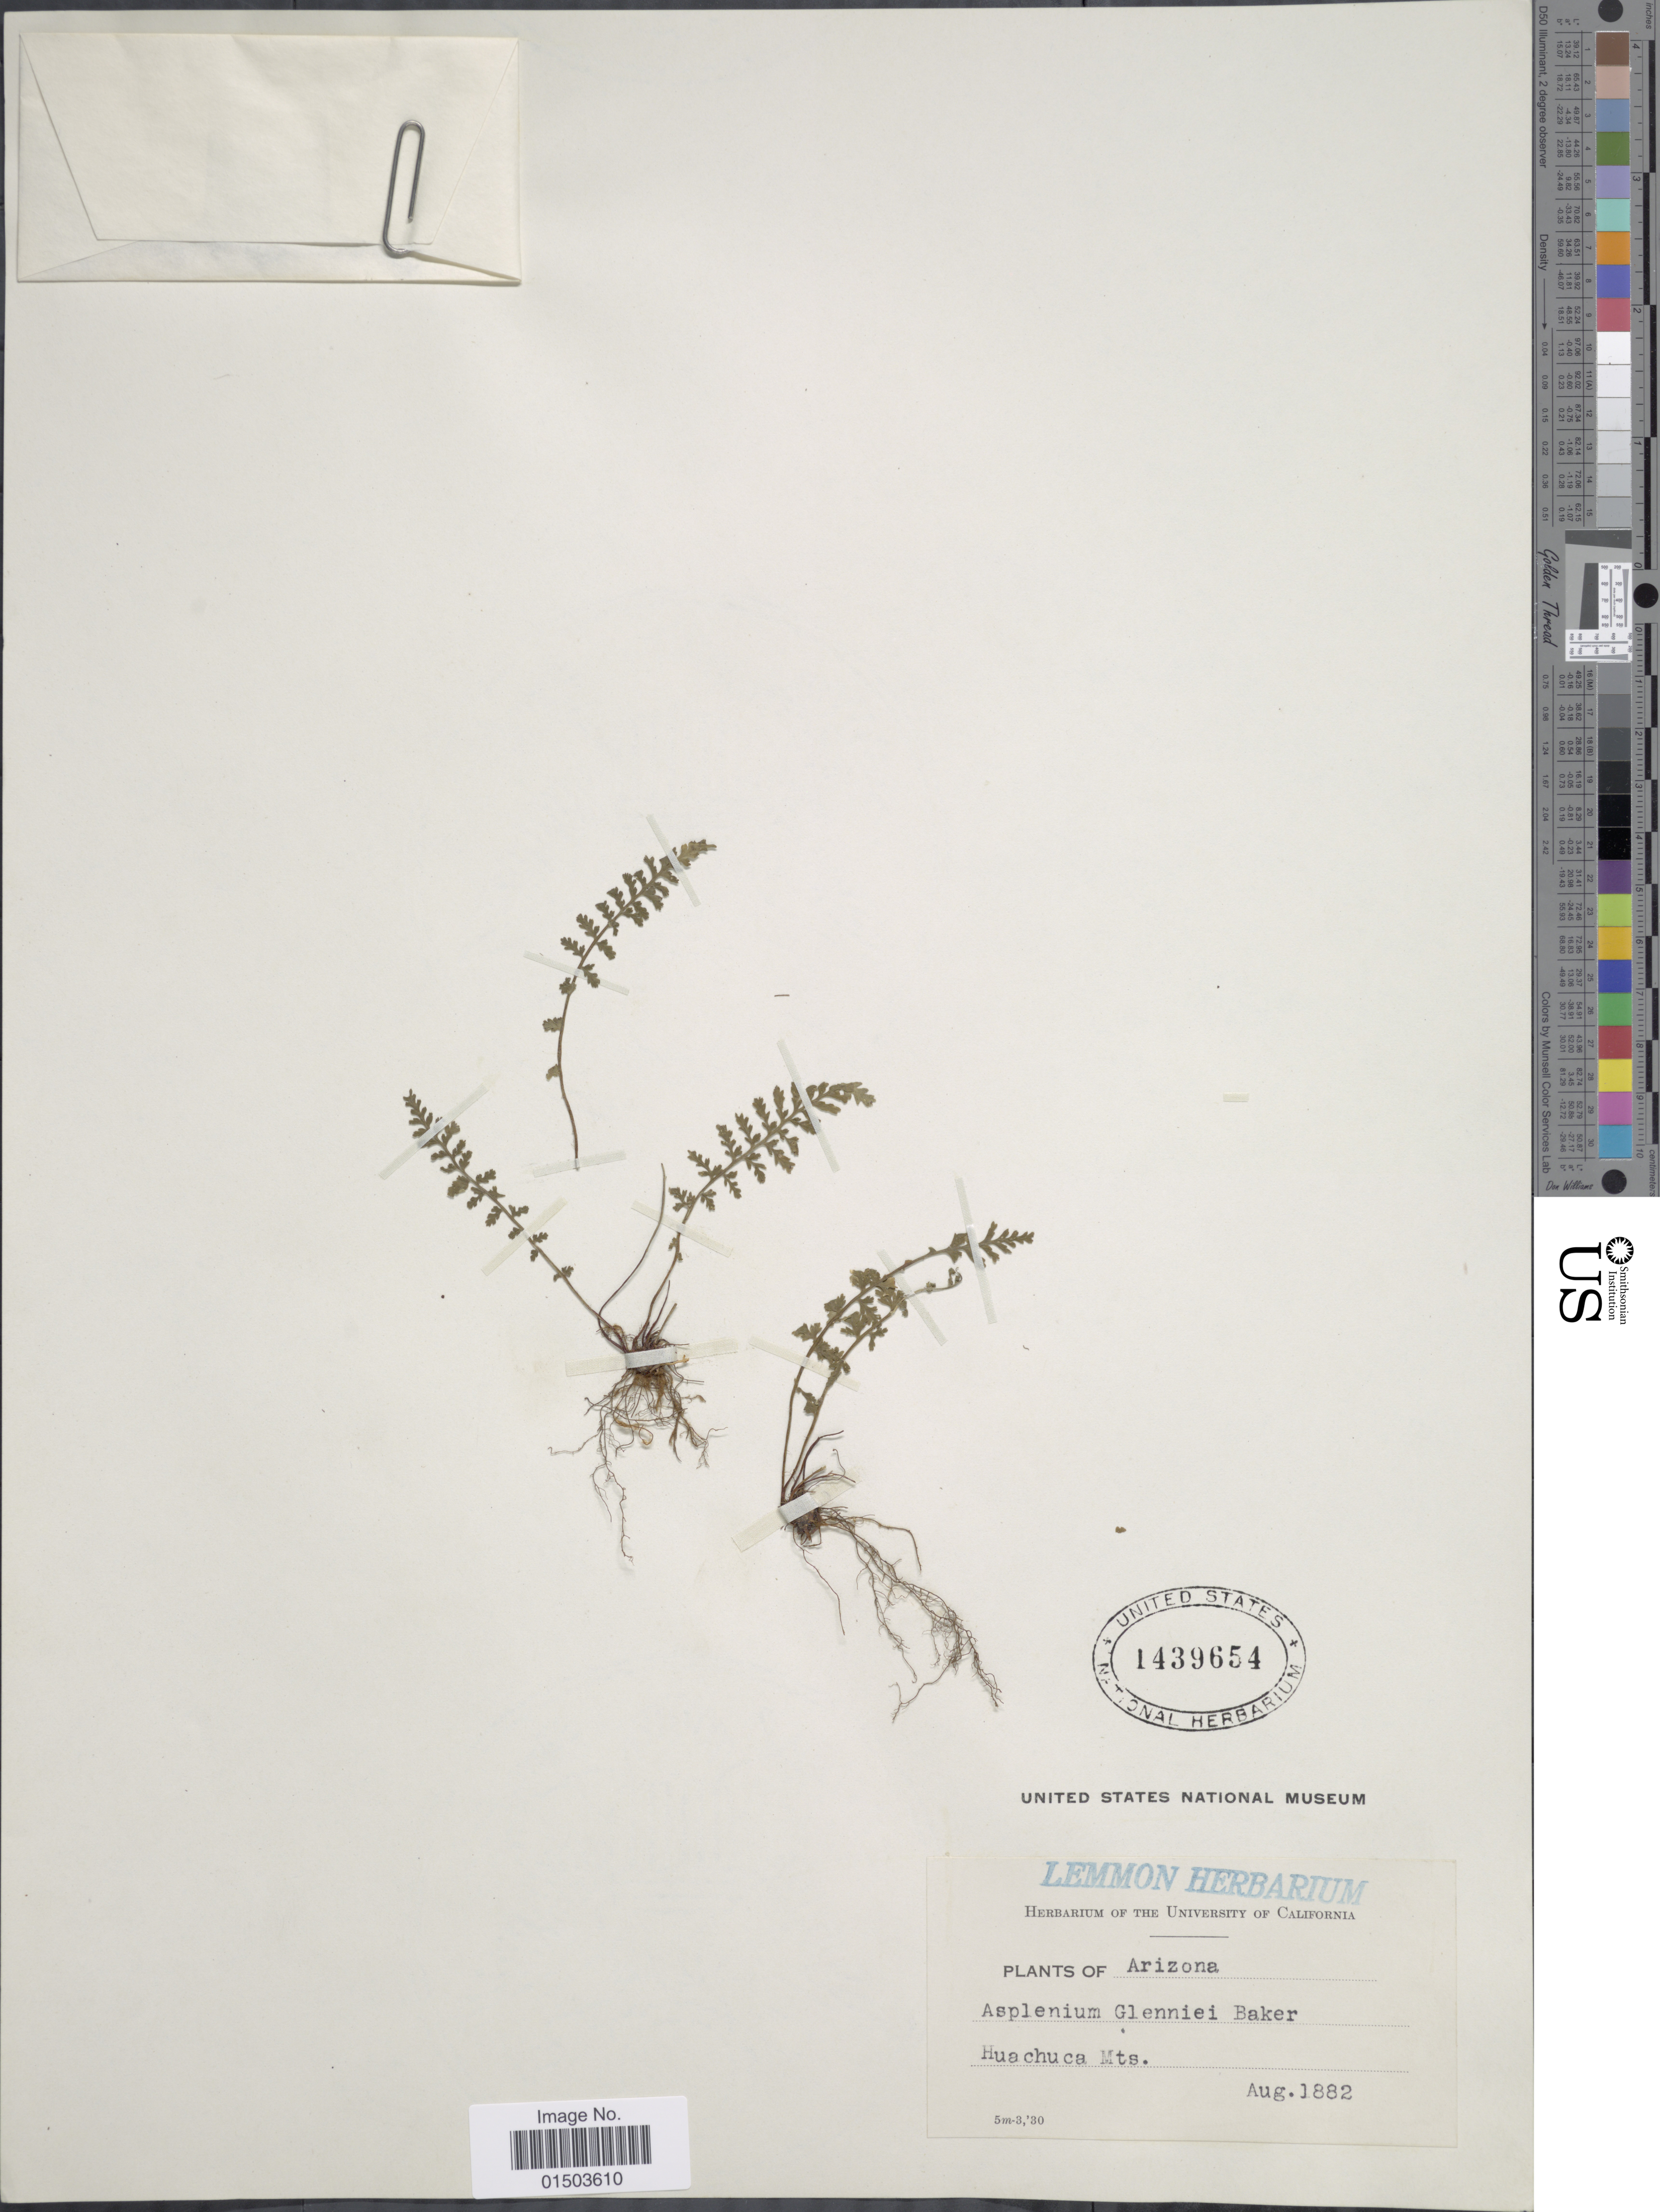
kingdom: Plantae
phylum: Tracheophyta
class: Polypodiopsida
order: Polypodiales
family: Aspleniaceae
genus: Asplenium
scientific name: Asplenium exiguum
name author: Bedd.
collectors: ex herb. Lemmon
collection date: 1882-08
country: United States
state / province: Arizona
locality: Arizona, Huachuca Mts.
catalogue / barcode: US 1439654